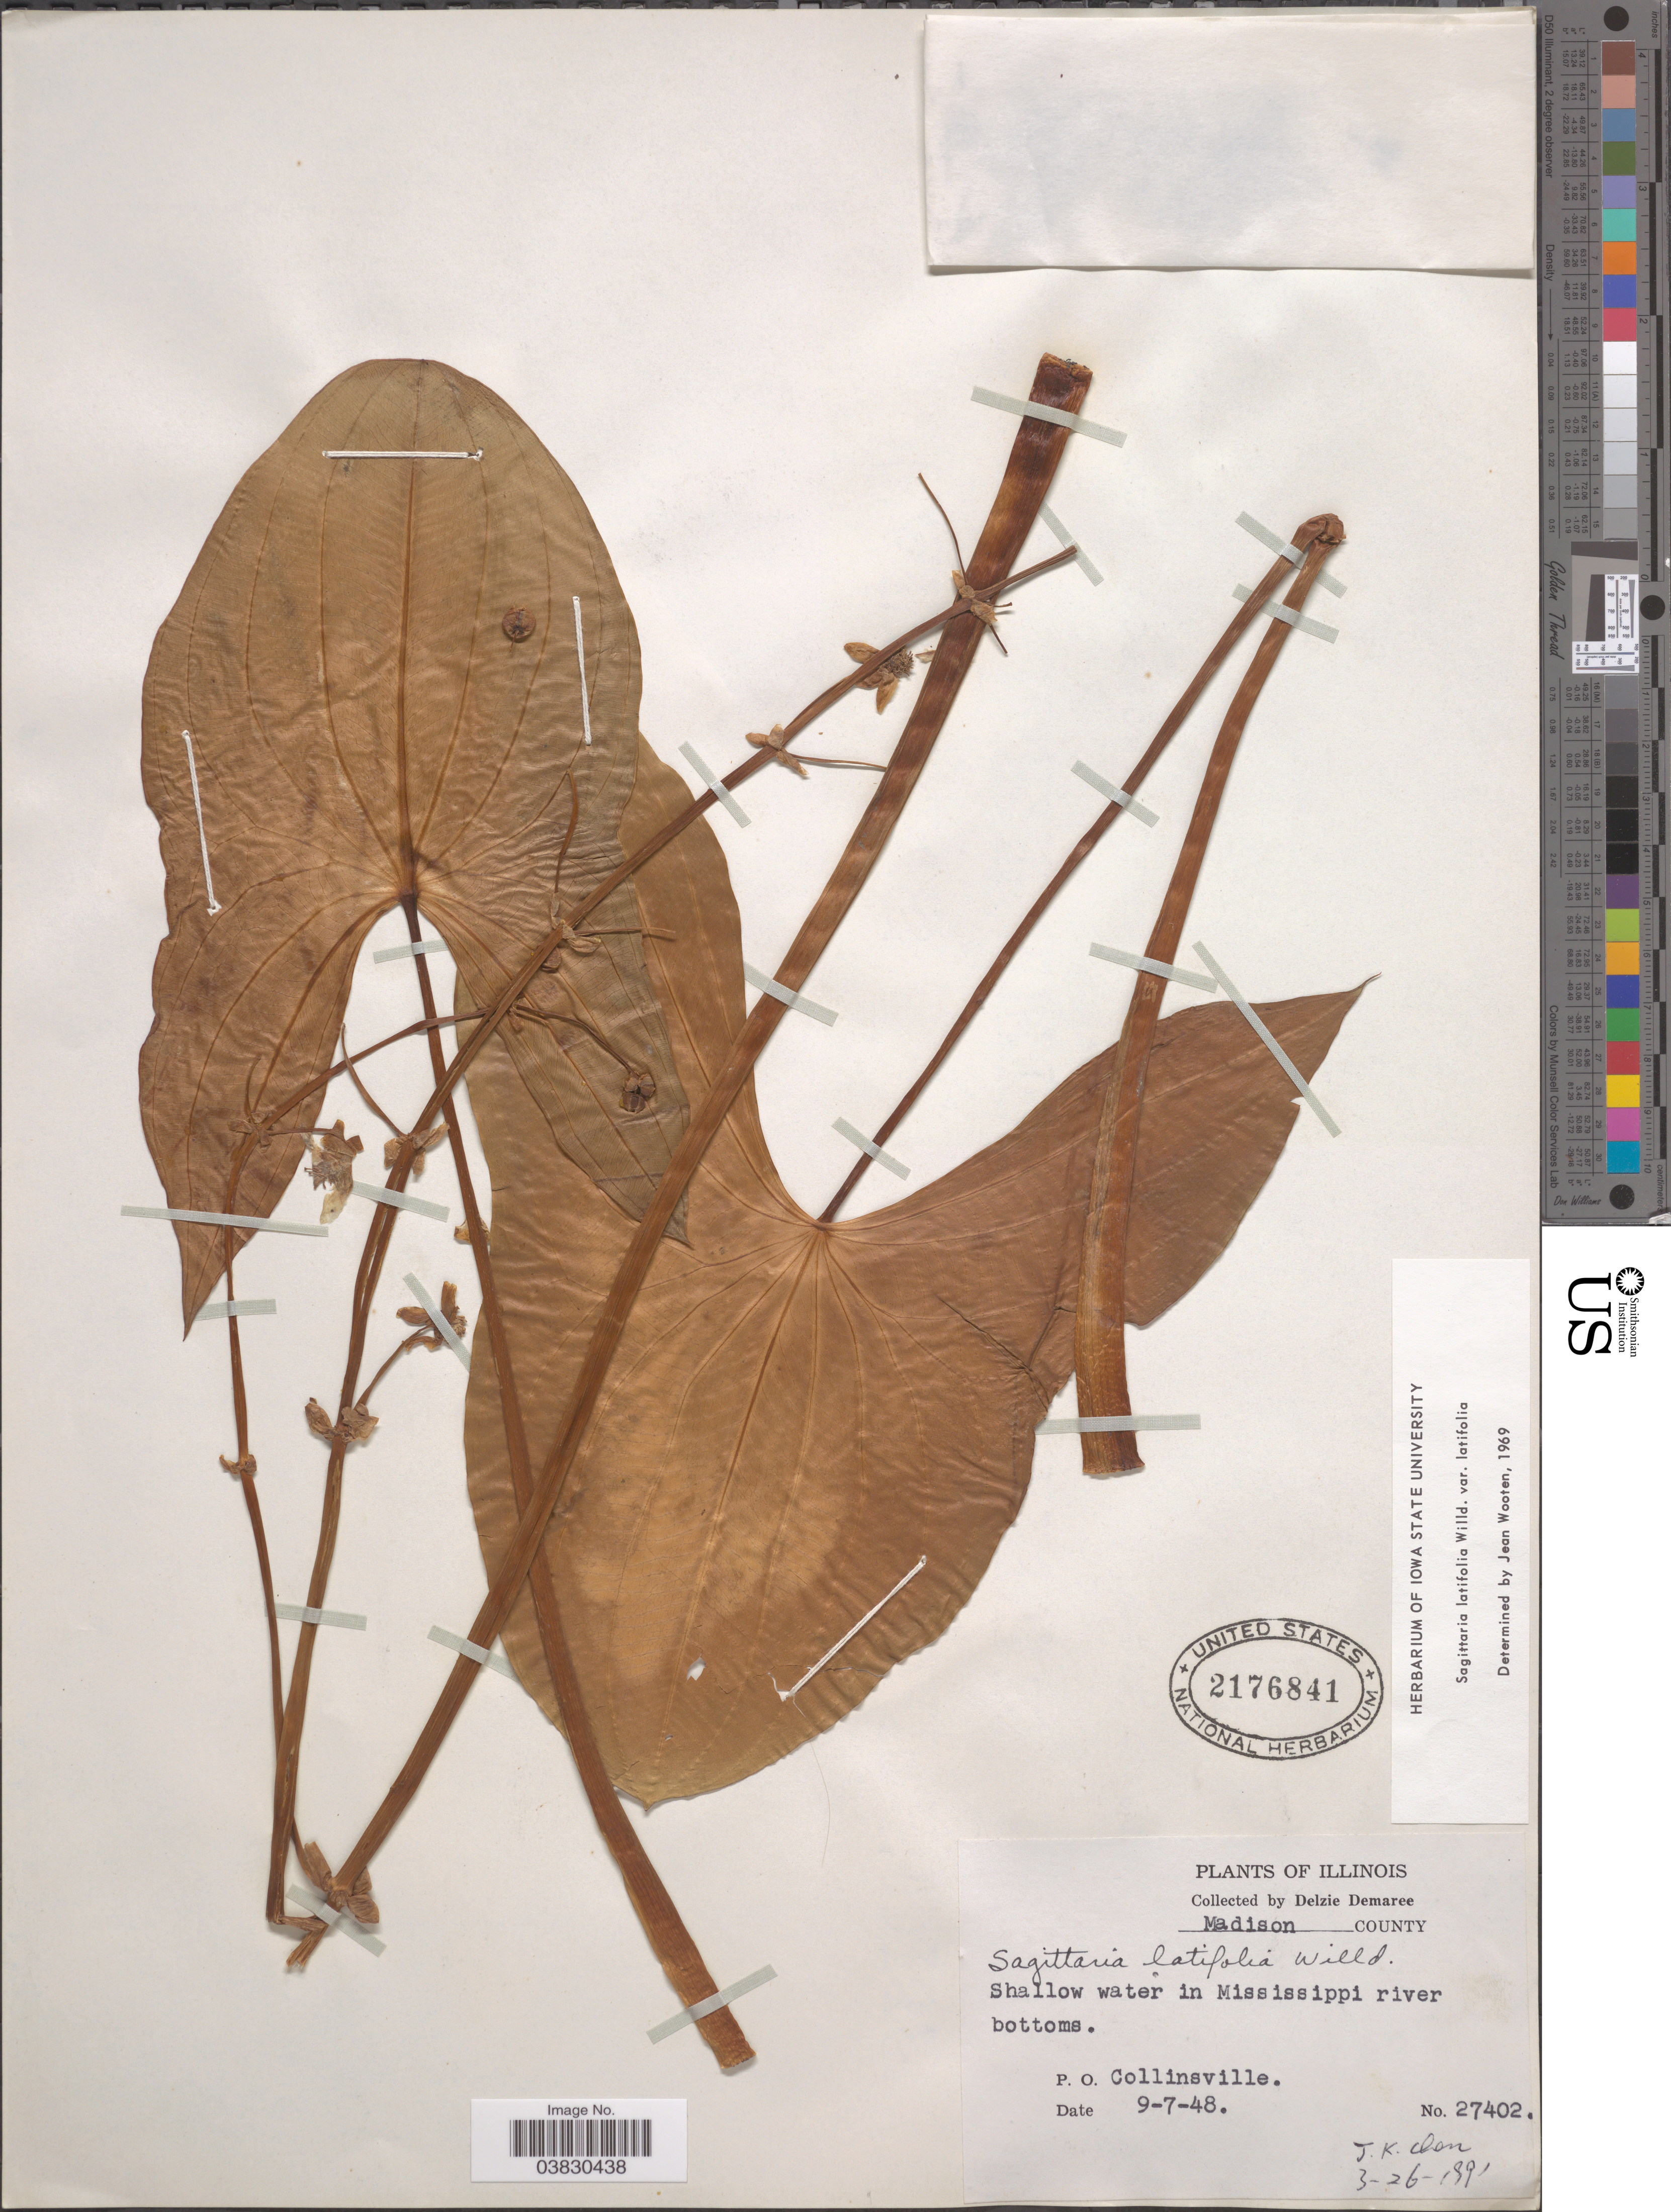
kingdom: Plantae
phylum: Tracheophyta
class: Liliopsida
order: Alismatales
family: Alismataceae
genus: Sagittaria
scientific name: Sagittaria latifolia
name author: Willd.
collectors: D. Demaree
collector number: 27402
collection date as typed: Transcribed d/m/y: 7/9/48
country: United States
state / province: Illinois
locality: Madison County. Shallow water in Mississippi river bottoms. P.O. Collinsville.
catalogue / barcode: US 2176841